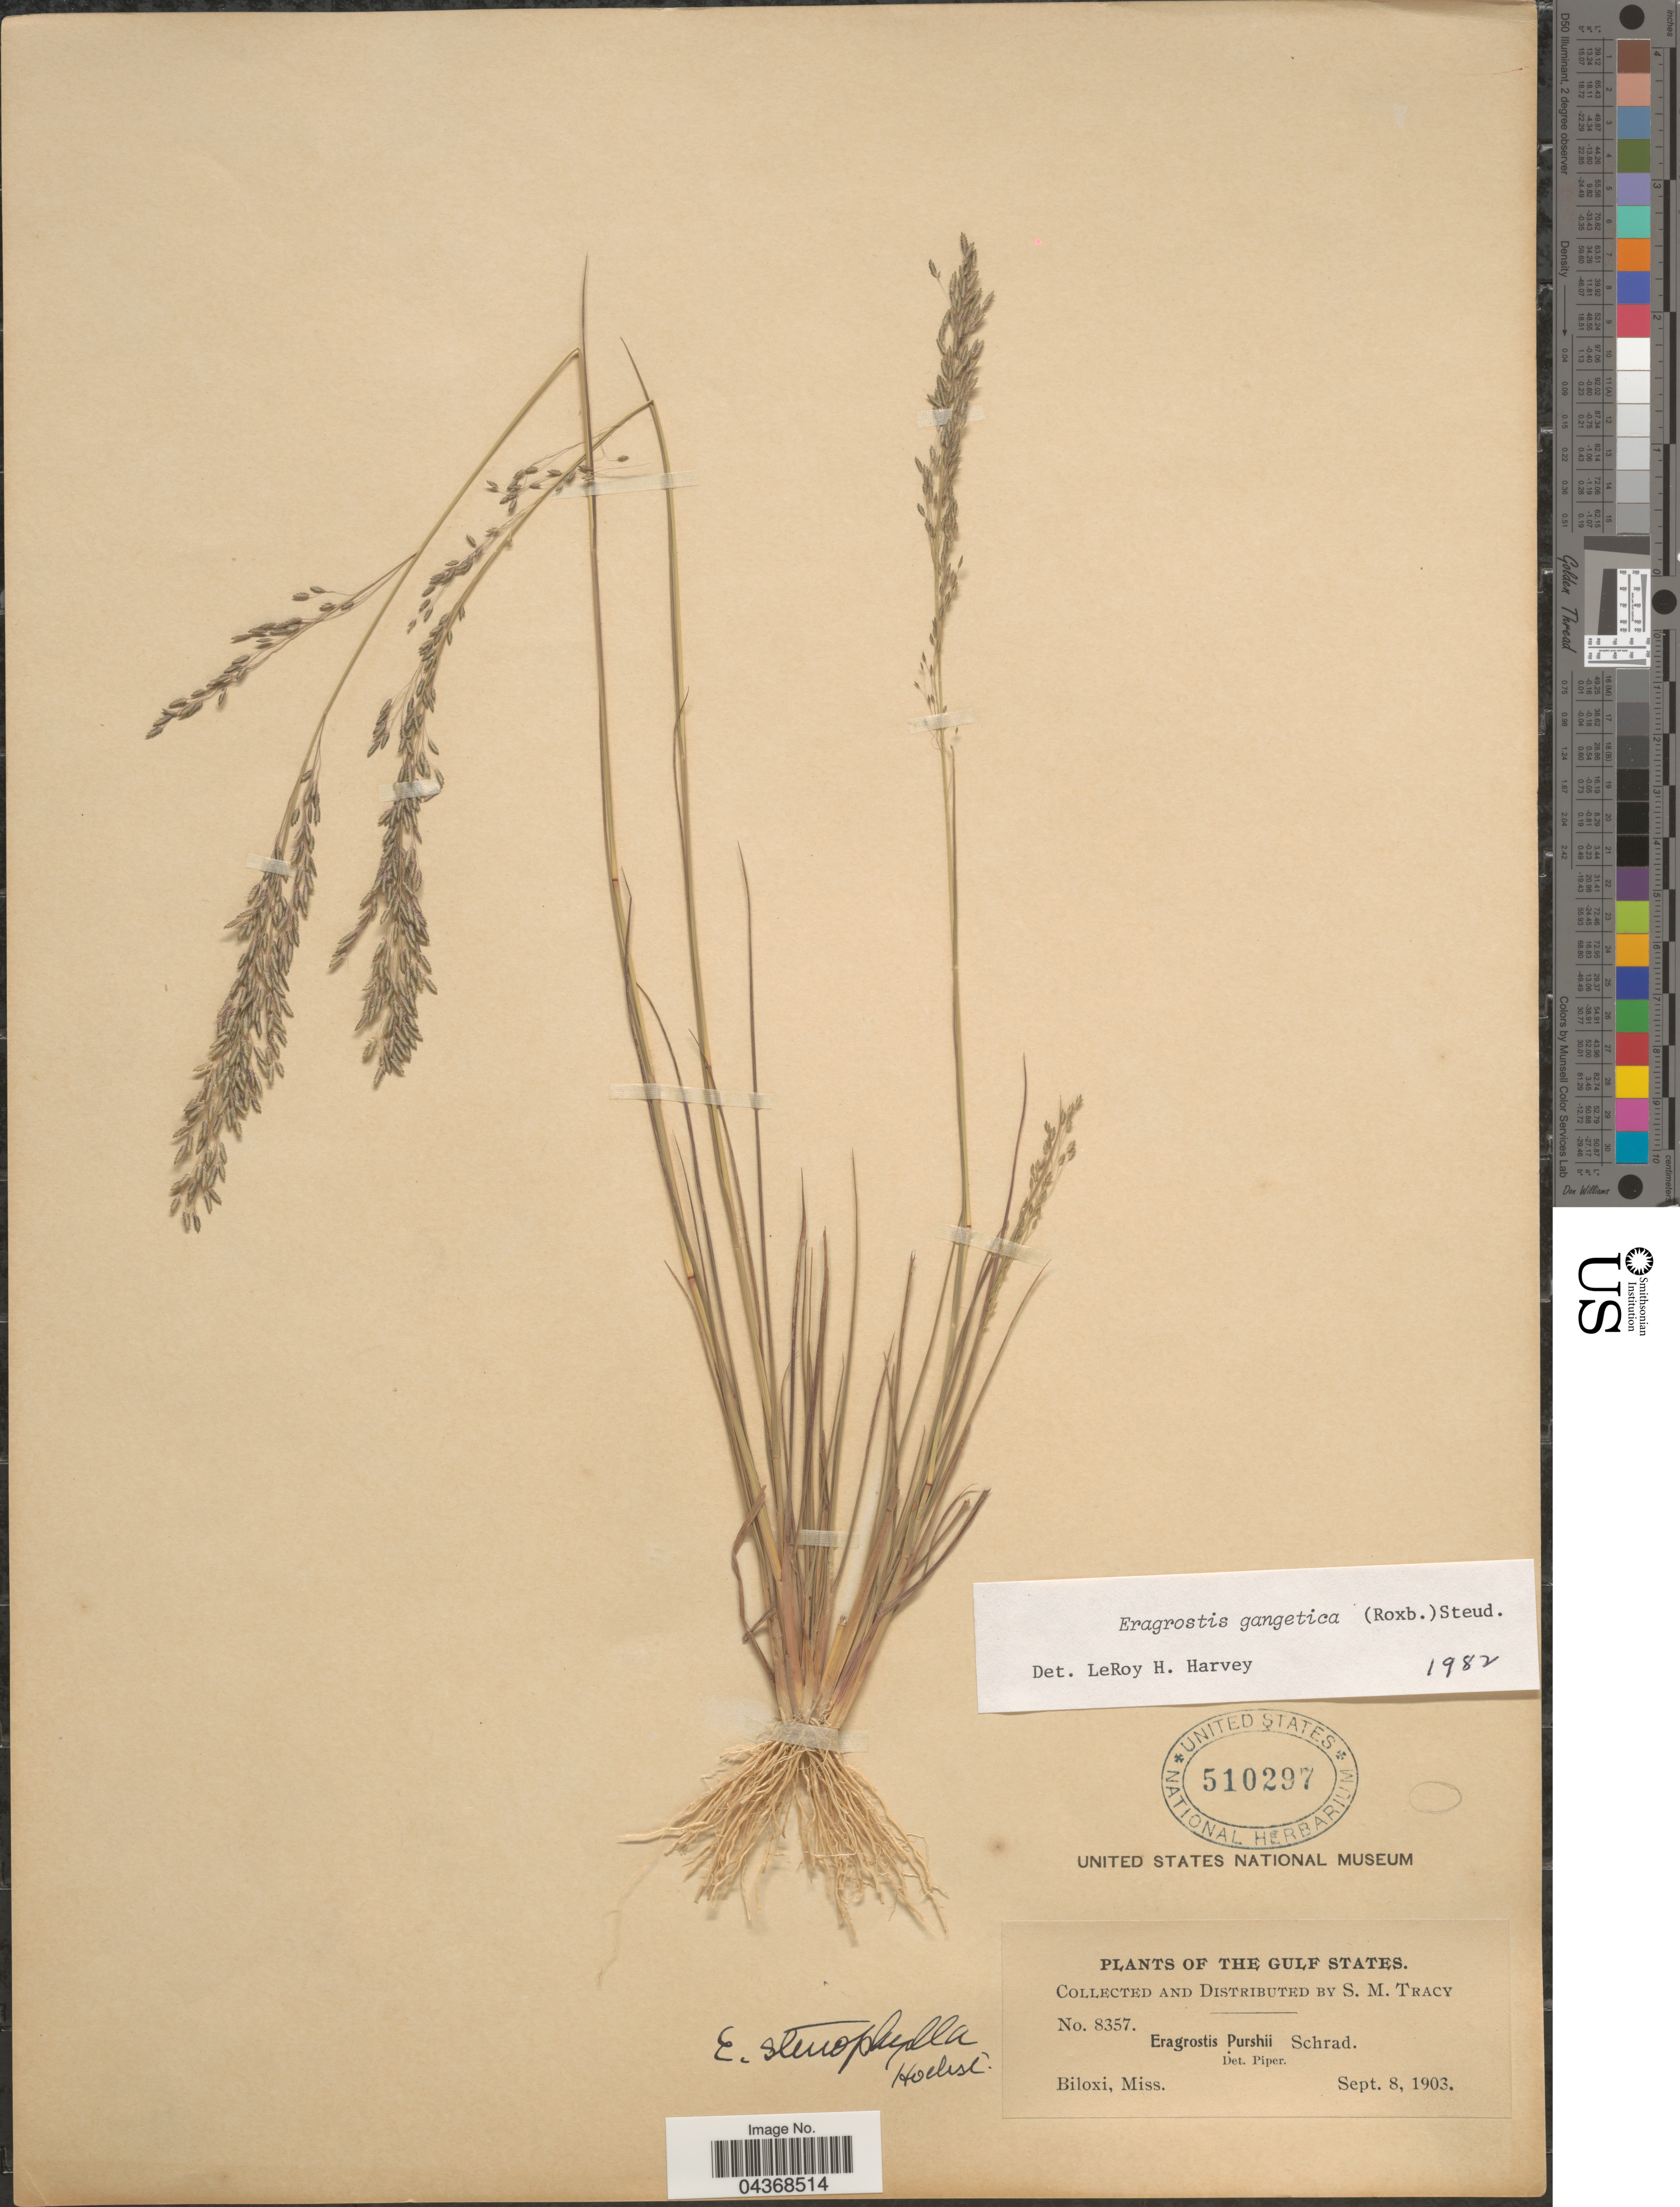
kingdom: Plantae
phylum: Tracheophyta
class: Liliopsida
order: Poales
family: Poaceae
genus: Eragrostis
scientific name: Eragrostis gangetica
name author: (Roxb.) Steud.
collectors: S. M. Tracy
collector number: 8357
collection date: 1903-09-08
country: United States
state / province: Mississippi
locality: The Gulf States. Biloxi.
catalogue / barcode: US 510297